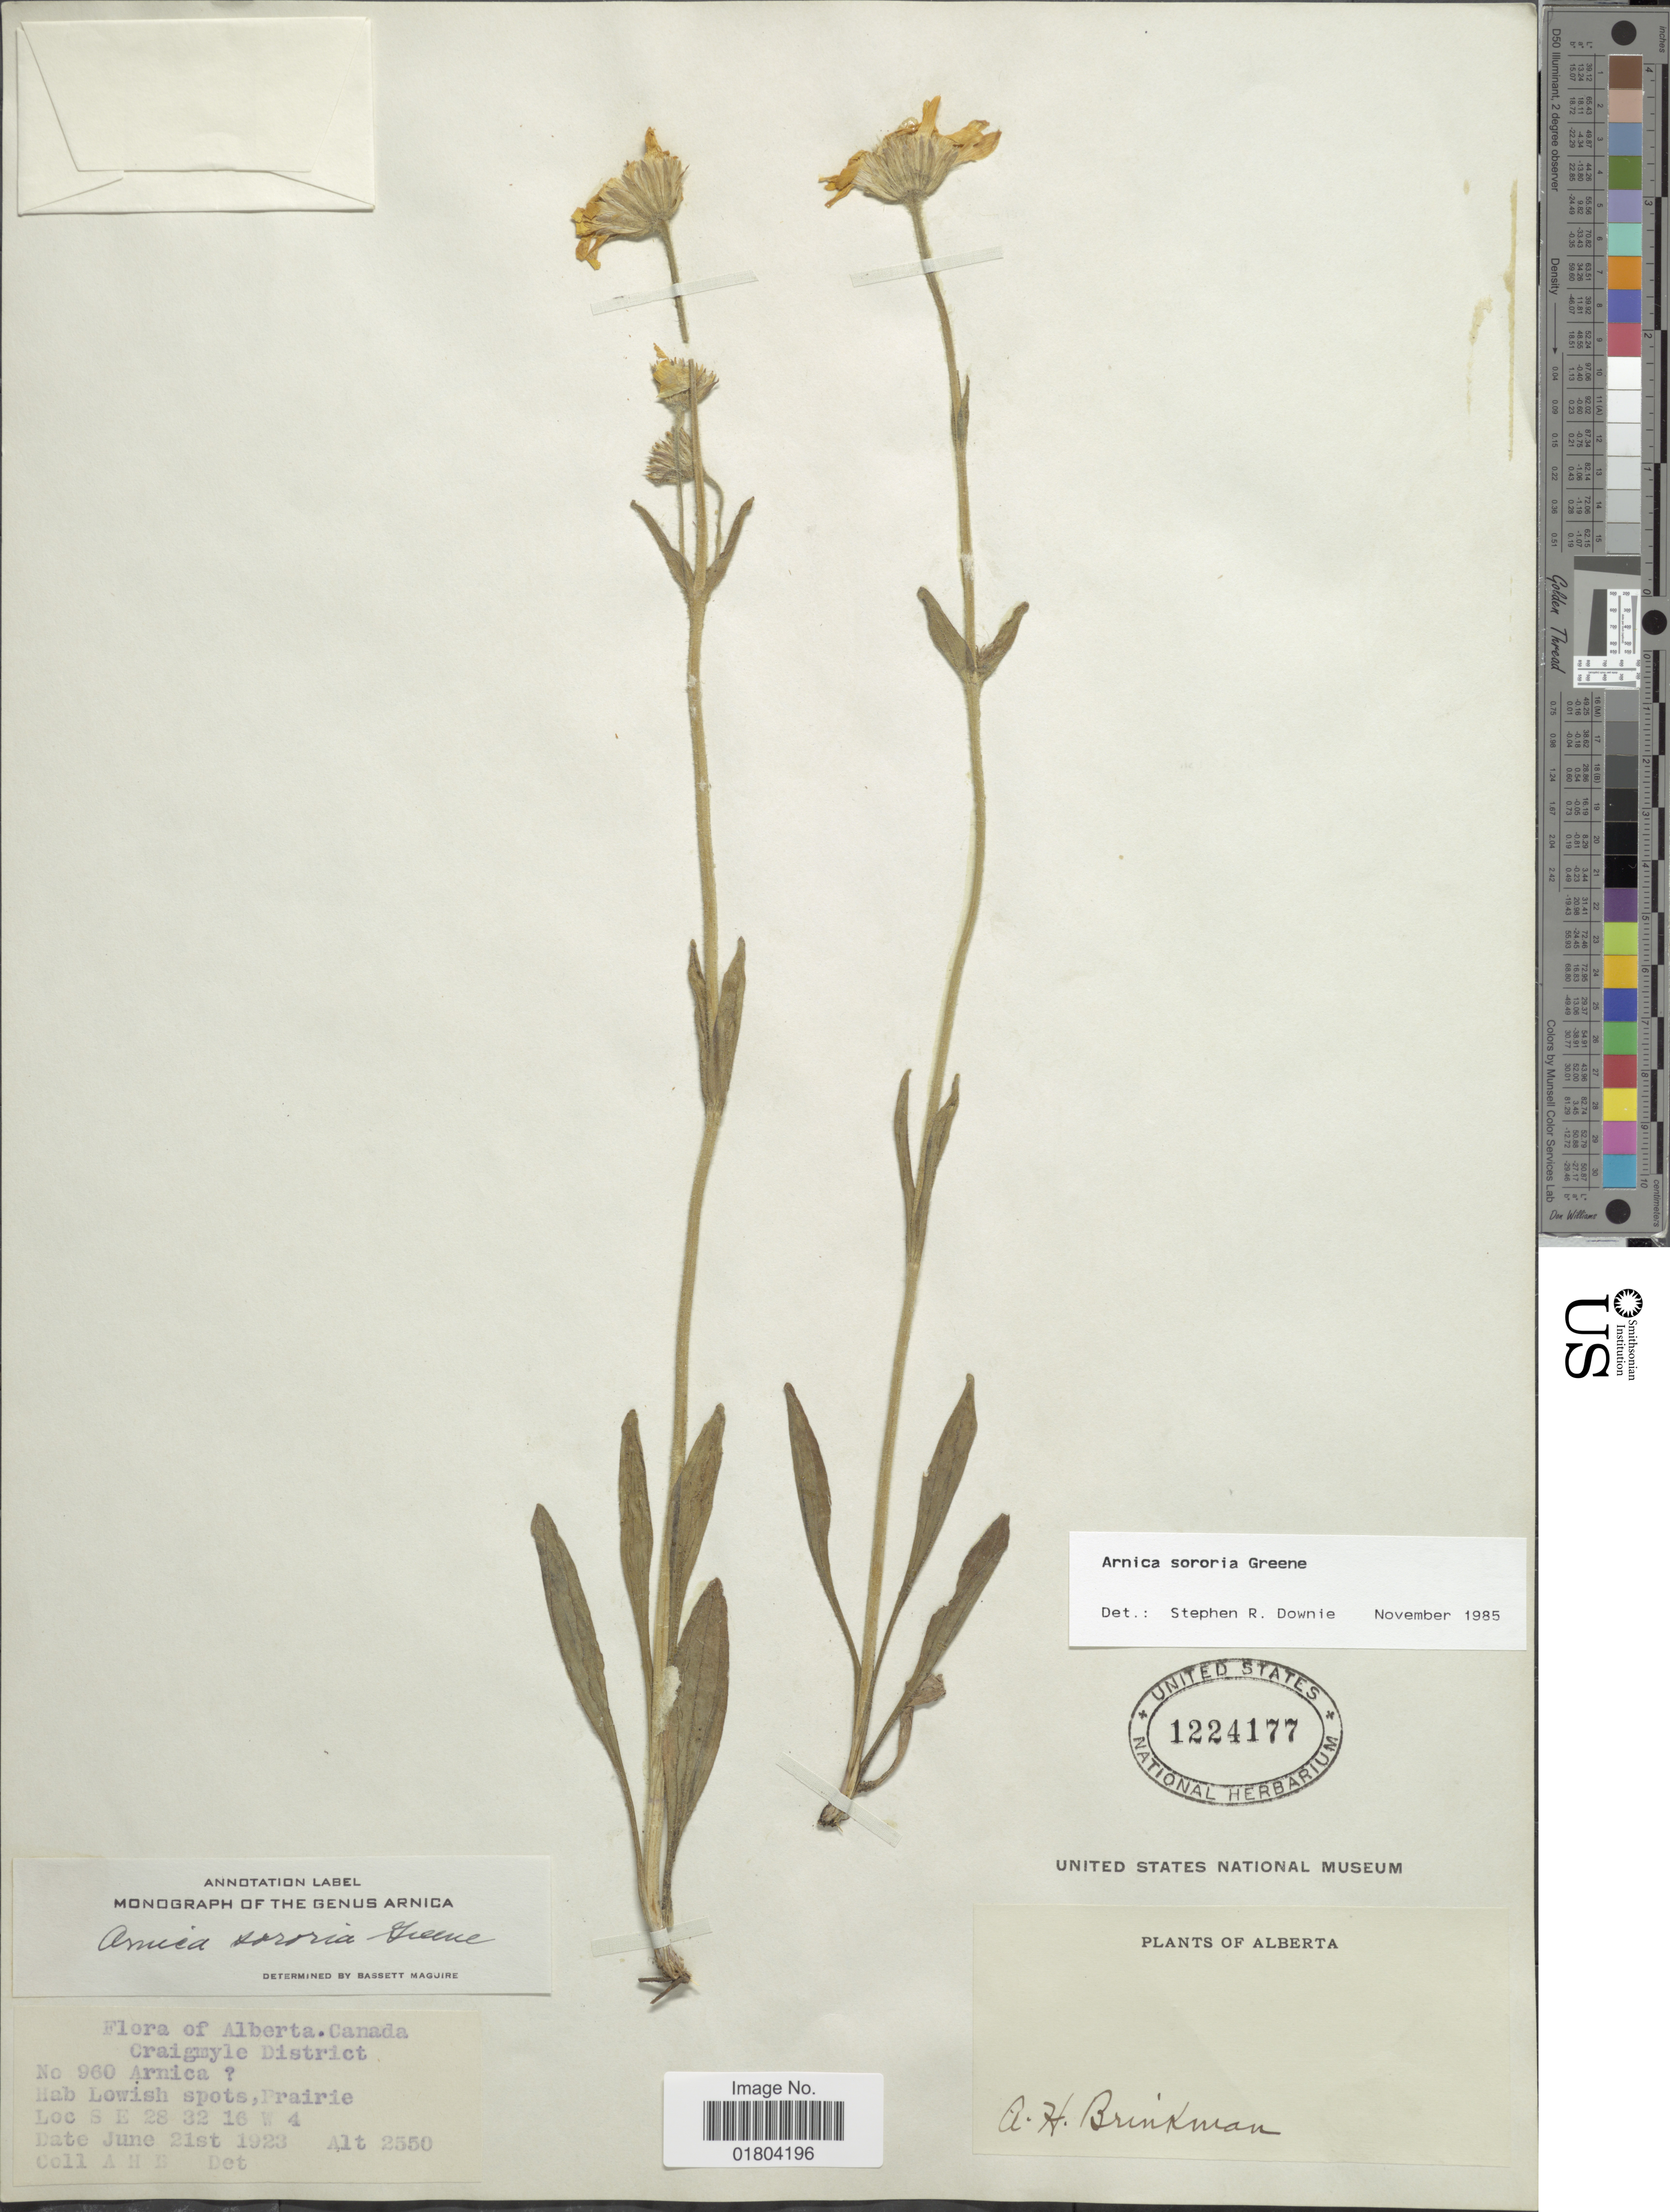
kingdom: Plantae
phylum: Tracheophyta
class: Magnoliopsida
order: Asterales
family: Asteraceae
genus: Arnica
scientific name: Arnica sororia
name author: Greene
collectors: A. Brinkman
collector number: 960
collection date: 1923-06-21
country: Canada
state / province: Alberta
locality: Craigmyle District, Lowish spots, Prairie, S E 28 32 16 W 4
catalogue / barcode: US 1224177